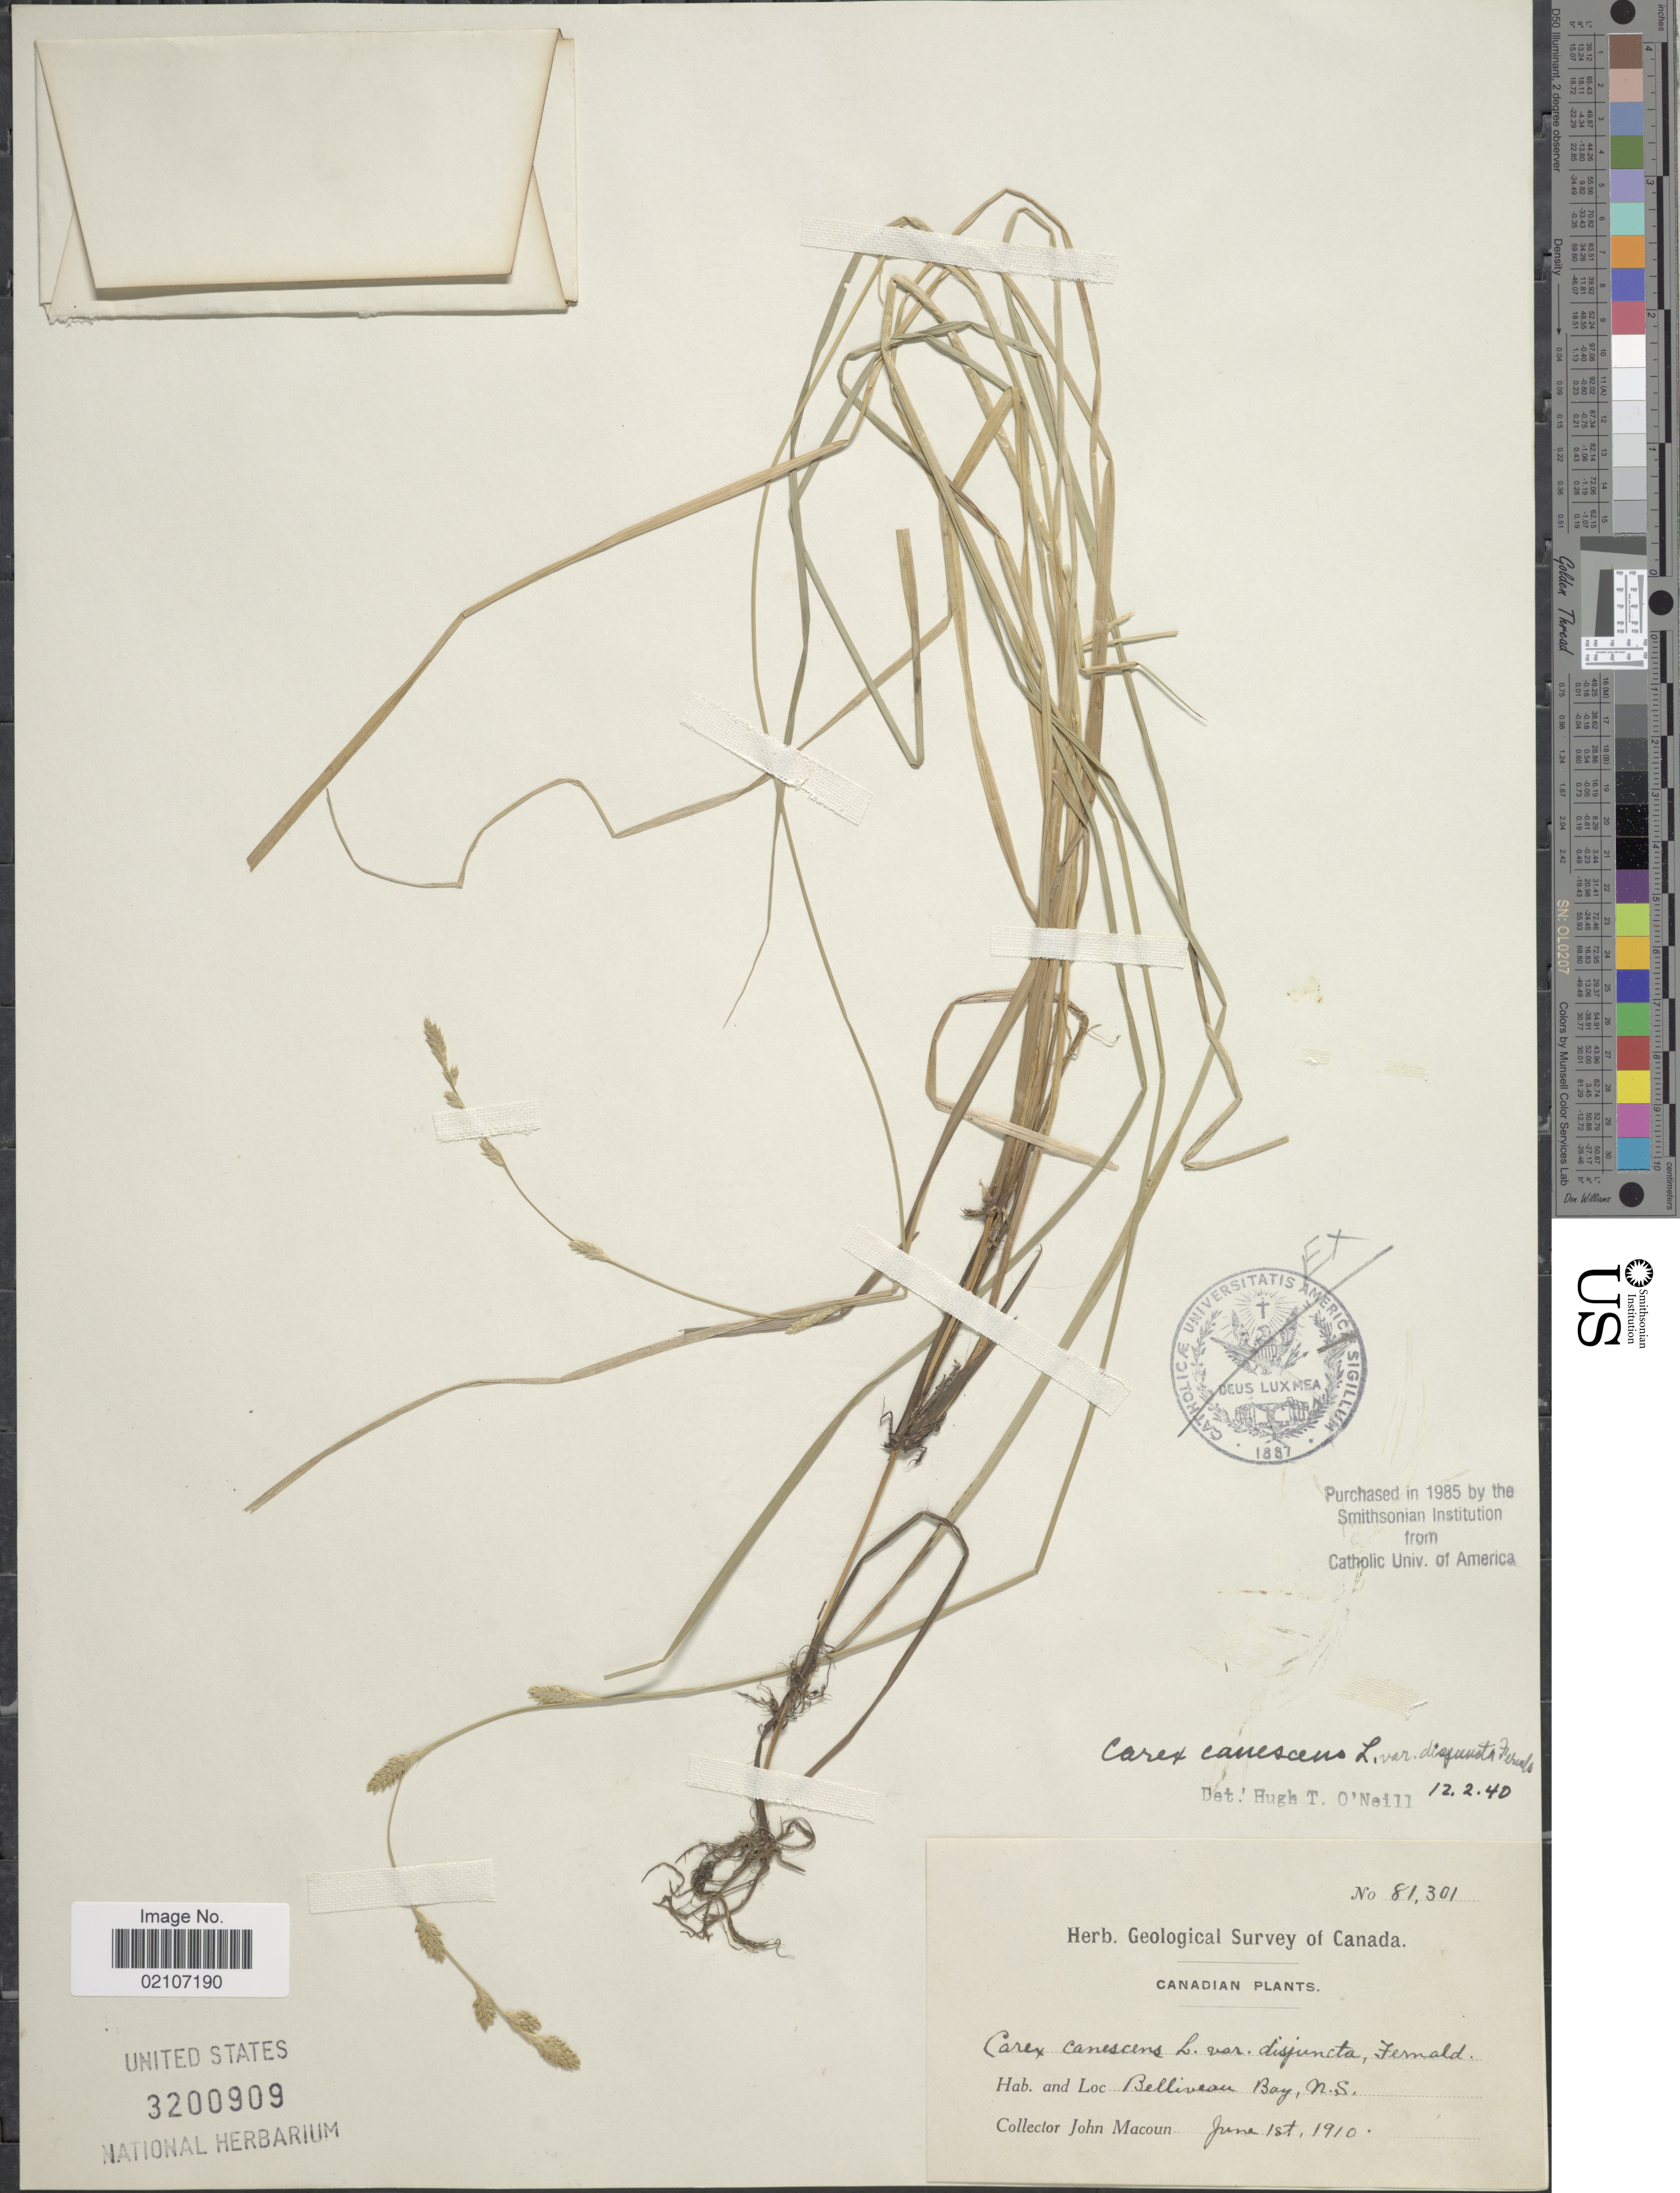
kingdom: Plantae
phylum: Tracheophyta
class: Liliopsida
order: Poales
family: Cyperaceae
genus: Carex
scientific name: Carex canescens var. disjuncta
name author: Fernald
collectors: J. Macoun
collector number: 81301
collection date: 1910-06-01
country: Canada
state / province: Nova Scotia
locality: Belliveau Bay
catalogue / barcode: US 3200909